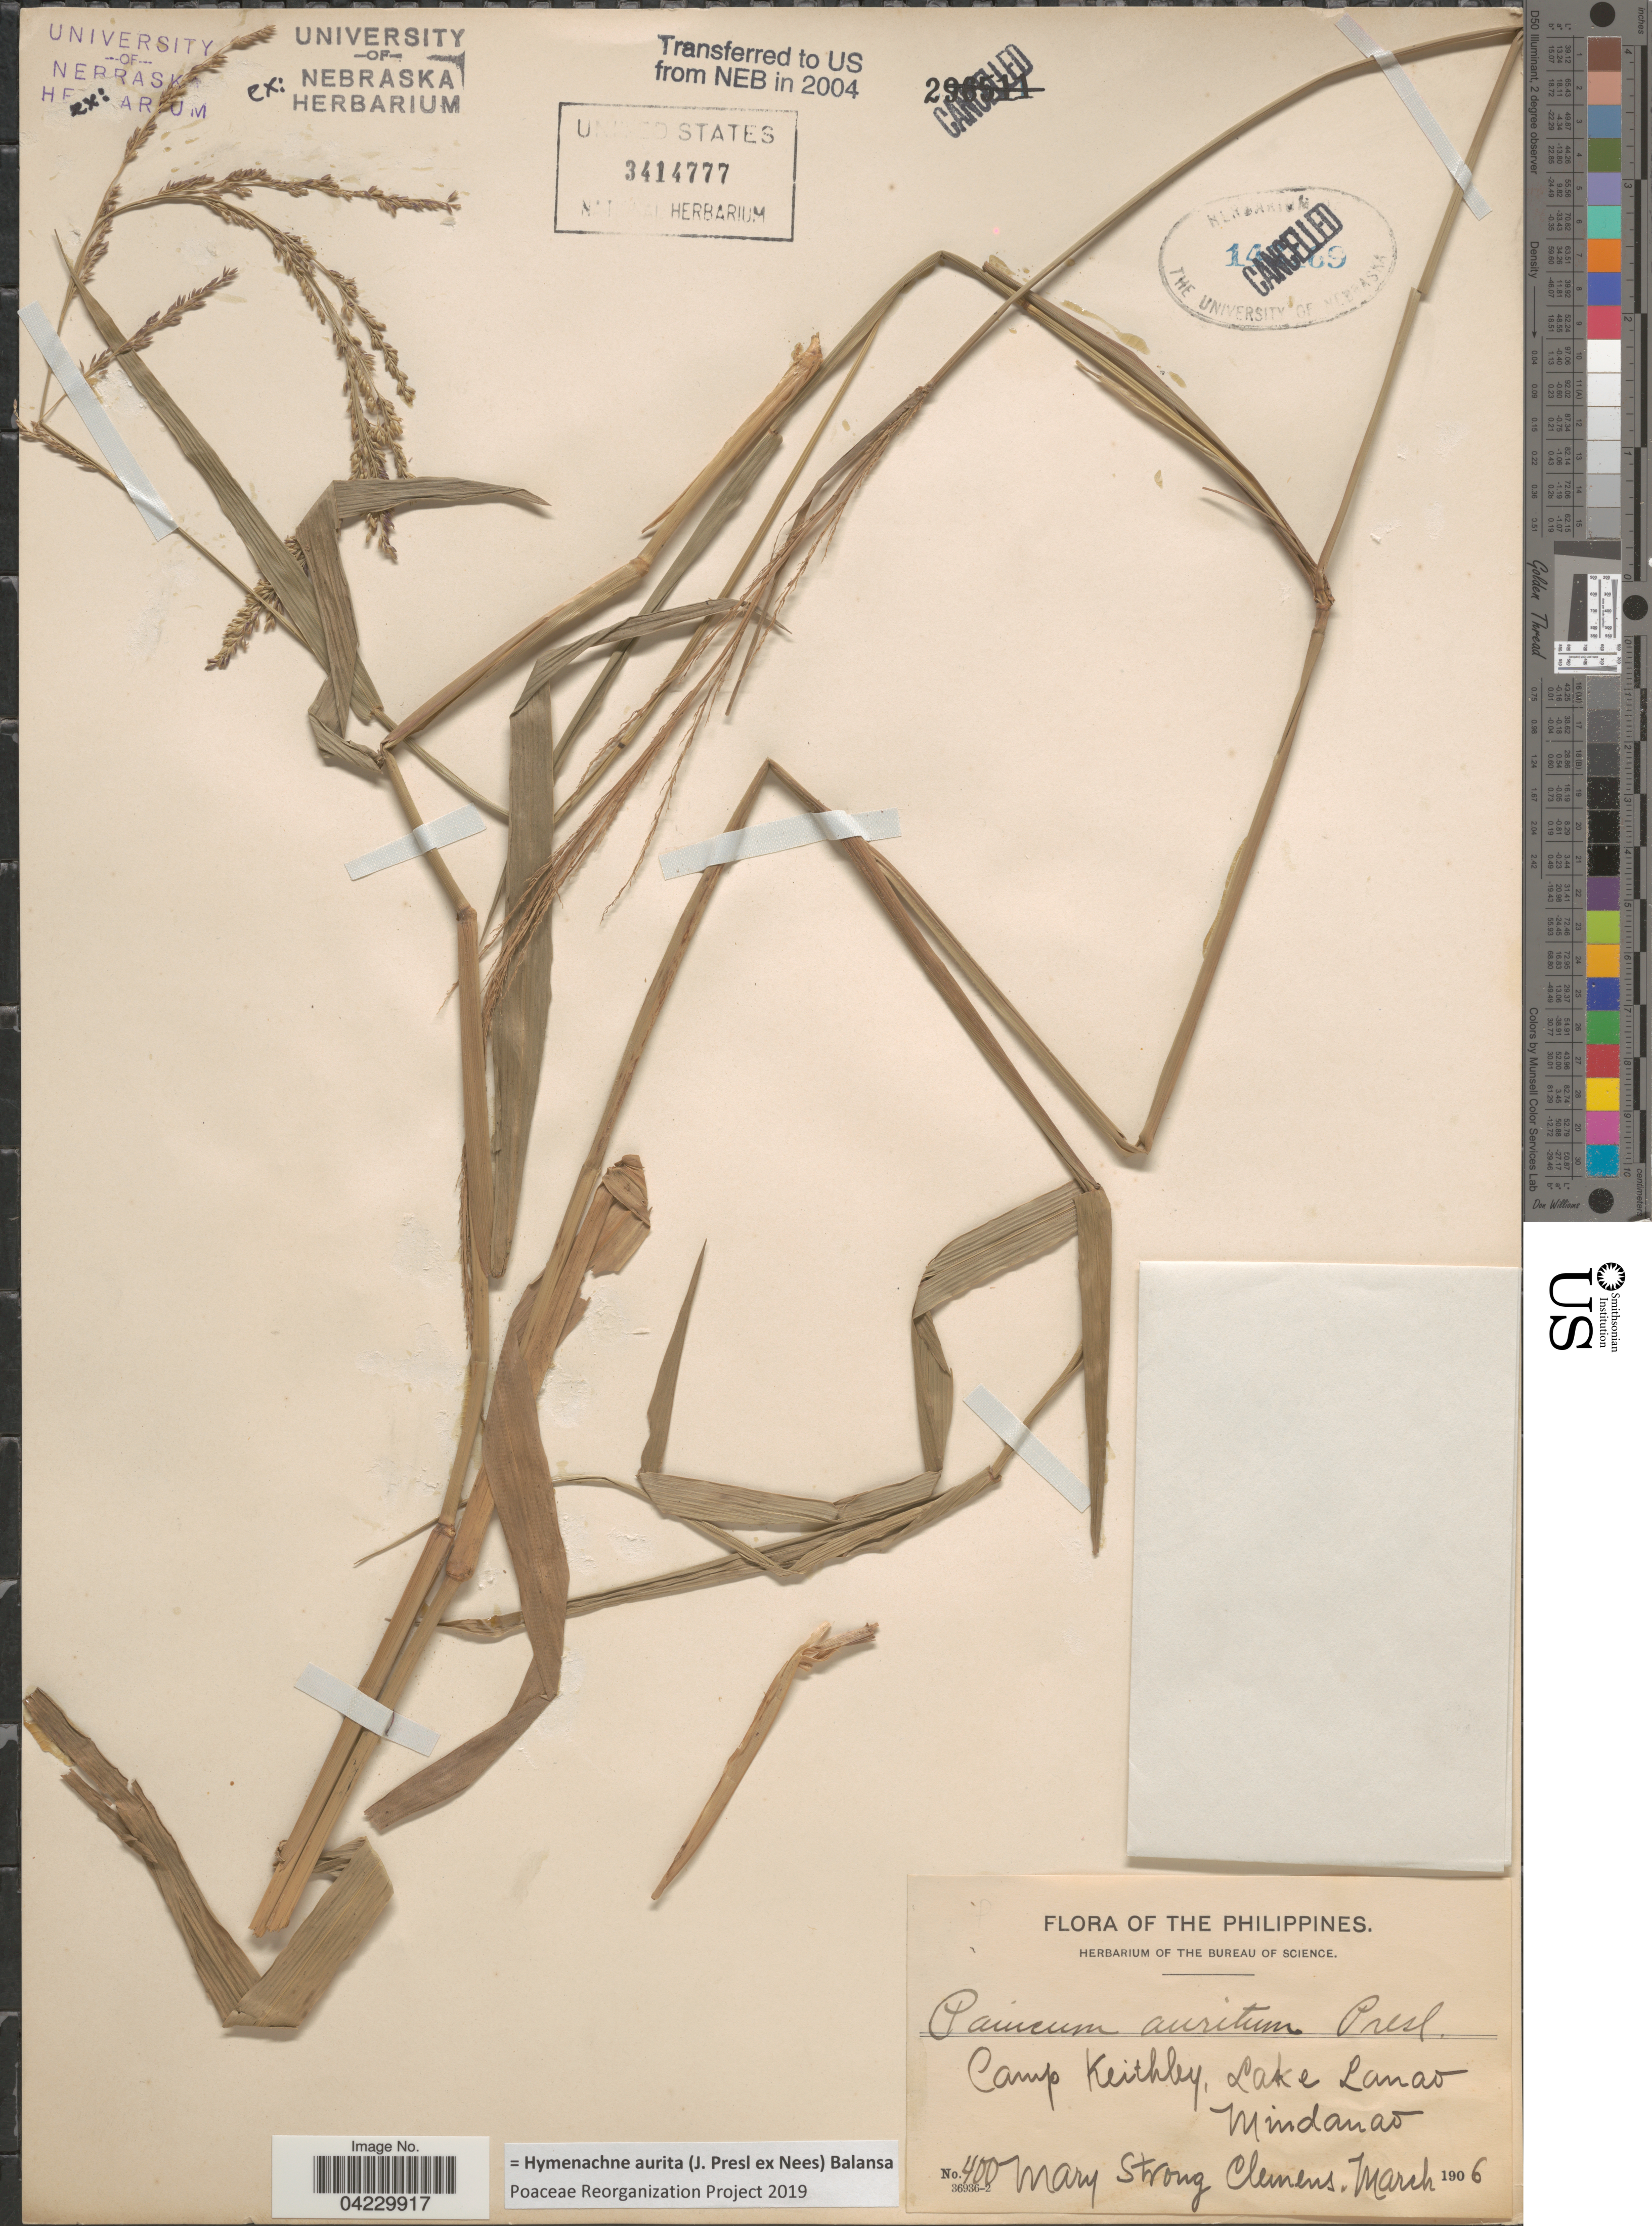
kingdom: Plantae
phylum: Tracheophyta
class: Liliopsida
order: Poales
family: Poaceae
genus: Hymenachne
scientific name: Hymenachne aurita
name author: (J. Presl ex Nees) Balansa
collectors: M. S. Clemens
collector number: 400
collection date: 1906-03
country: Philippines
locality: Camp Keithley, Lake Lanao, Mindanao.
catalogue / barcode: US 3414777